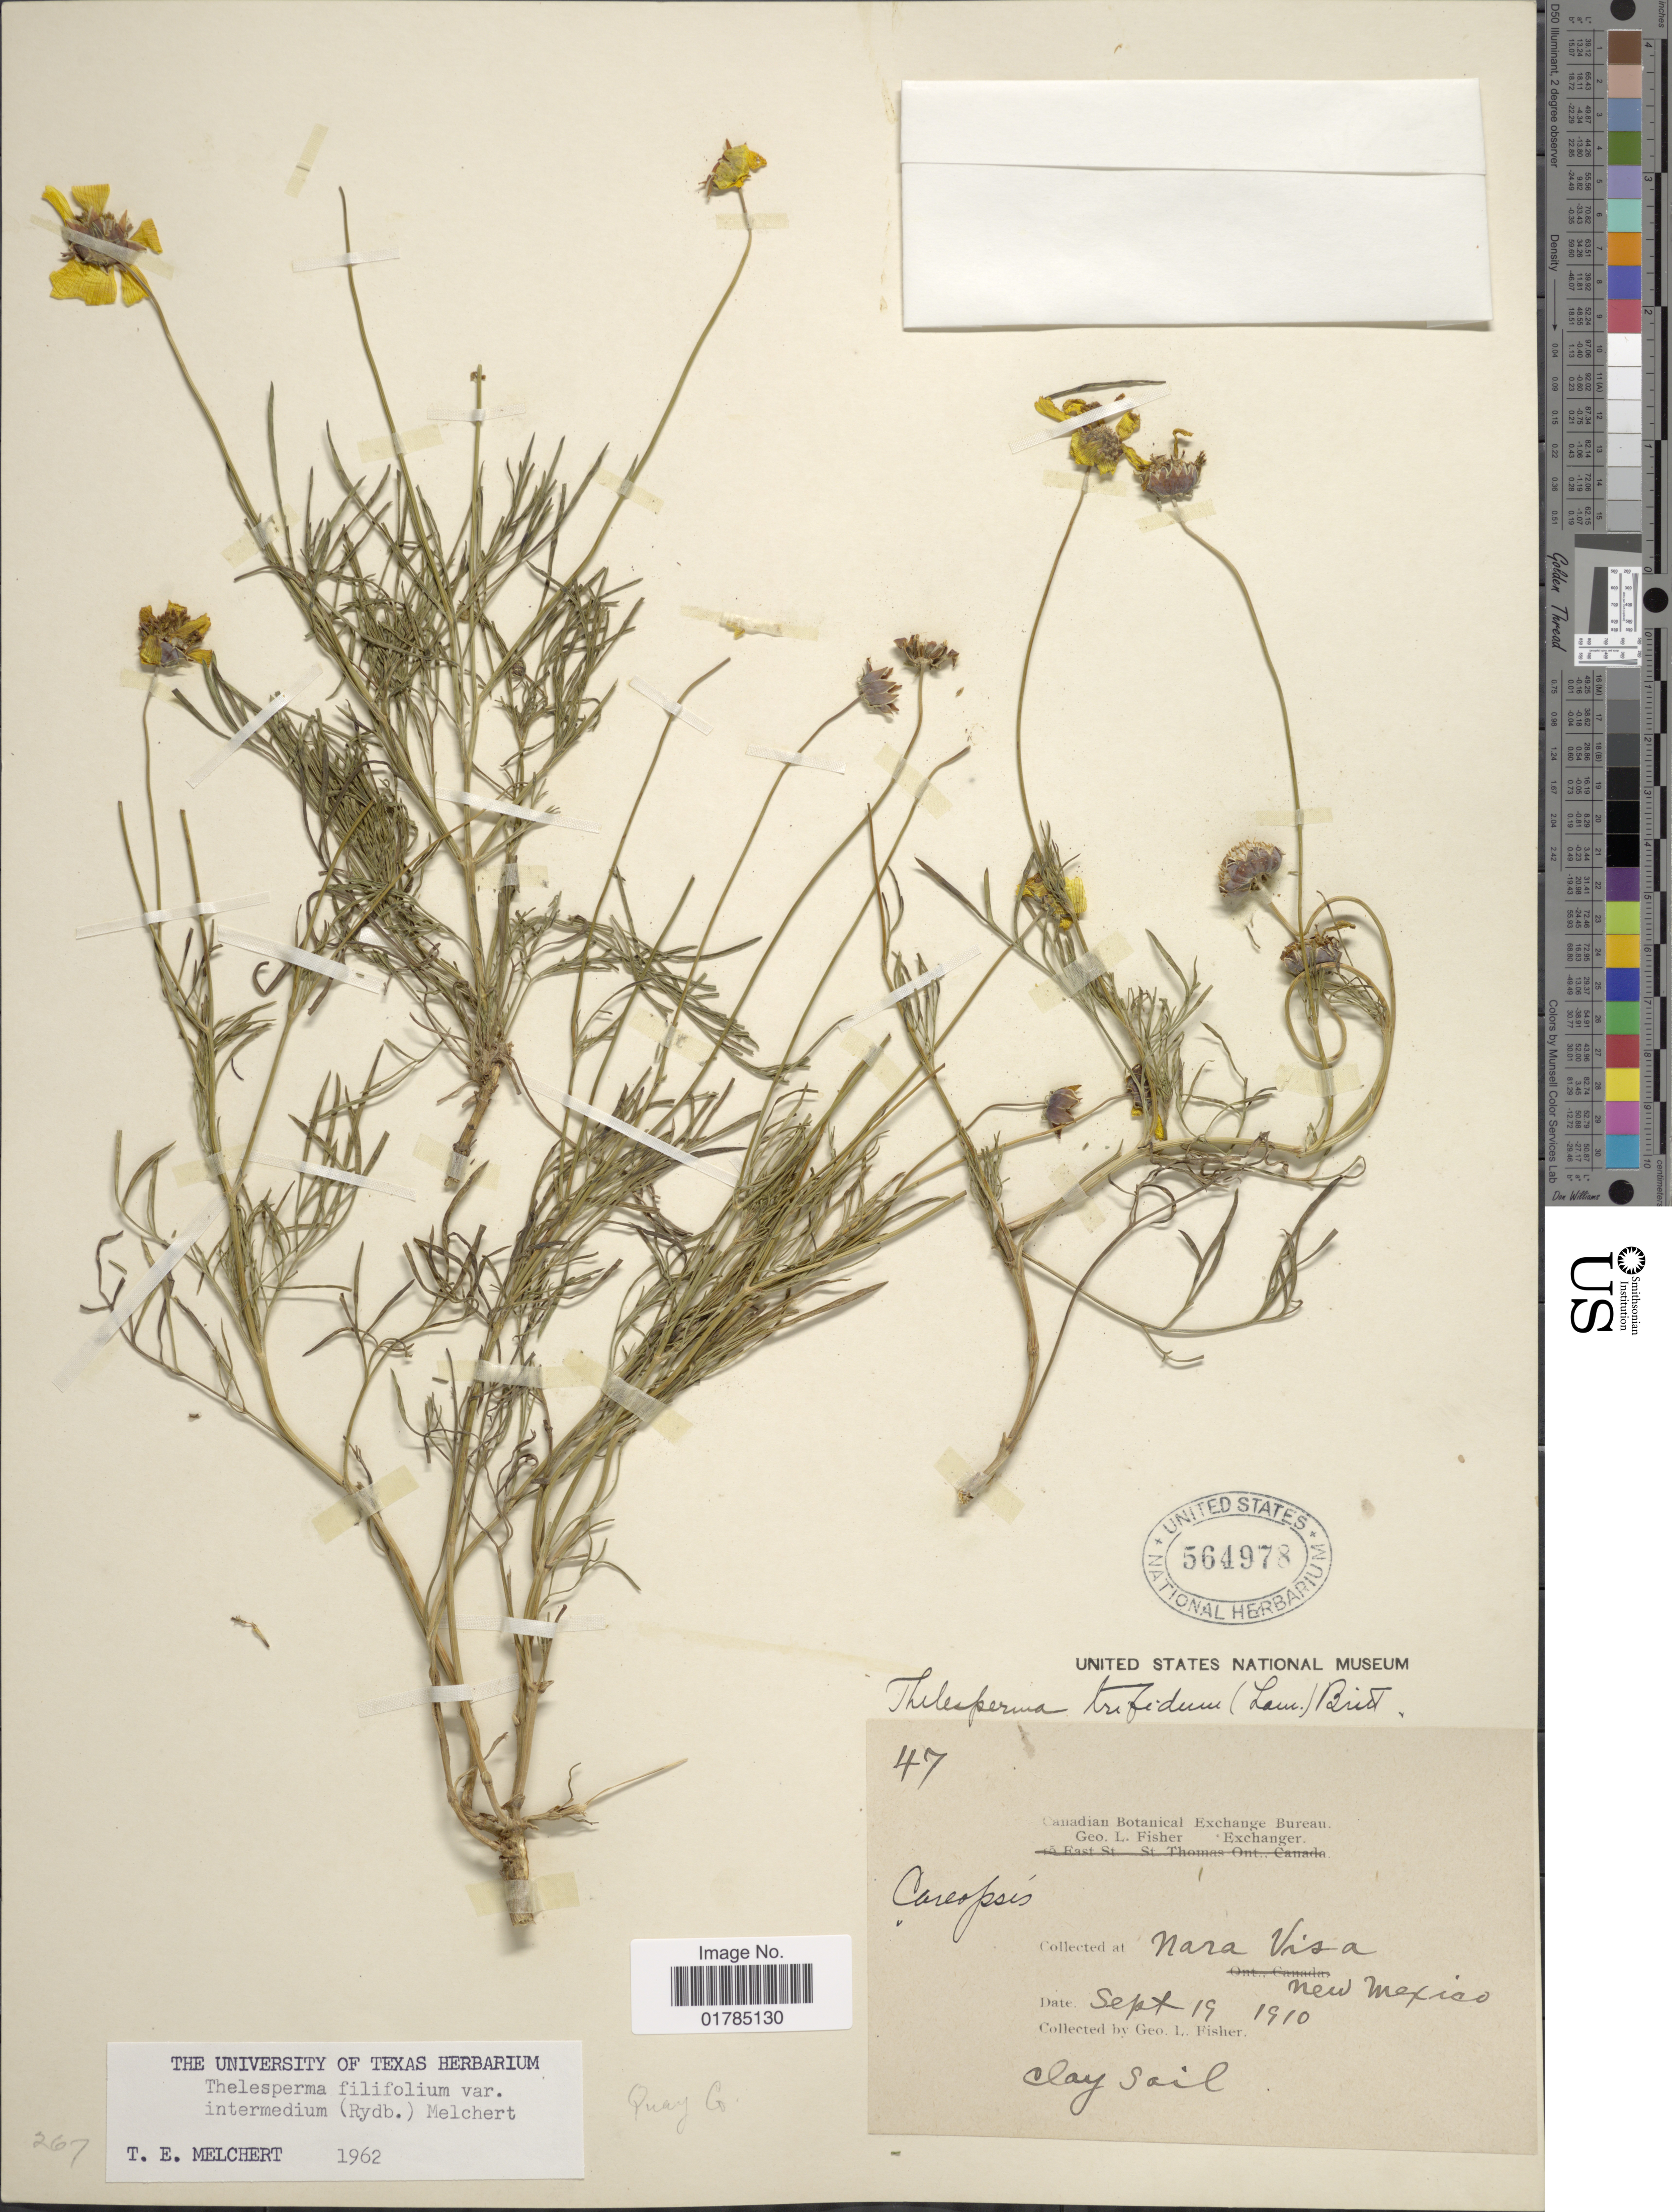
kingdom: Plantae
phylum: Tracheophyta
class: Magnoliopsida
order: Asterales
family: Asteraceae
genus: Thelesperma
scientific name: Thelesperma filifolium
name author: (Hook.) A. Gray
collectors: G. L. Fisher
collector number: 47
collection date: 1910-09-19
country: United States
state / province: New Mexico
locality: Nara Visa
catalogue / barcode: US 564978